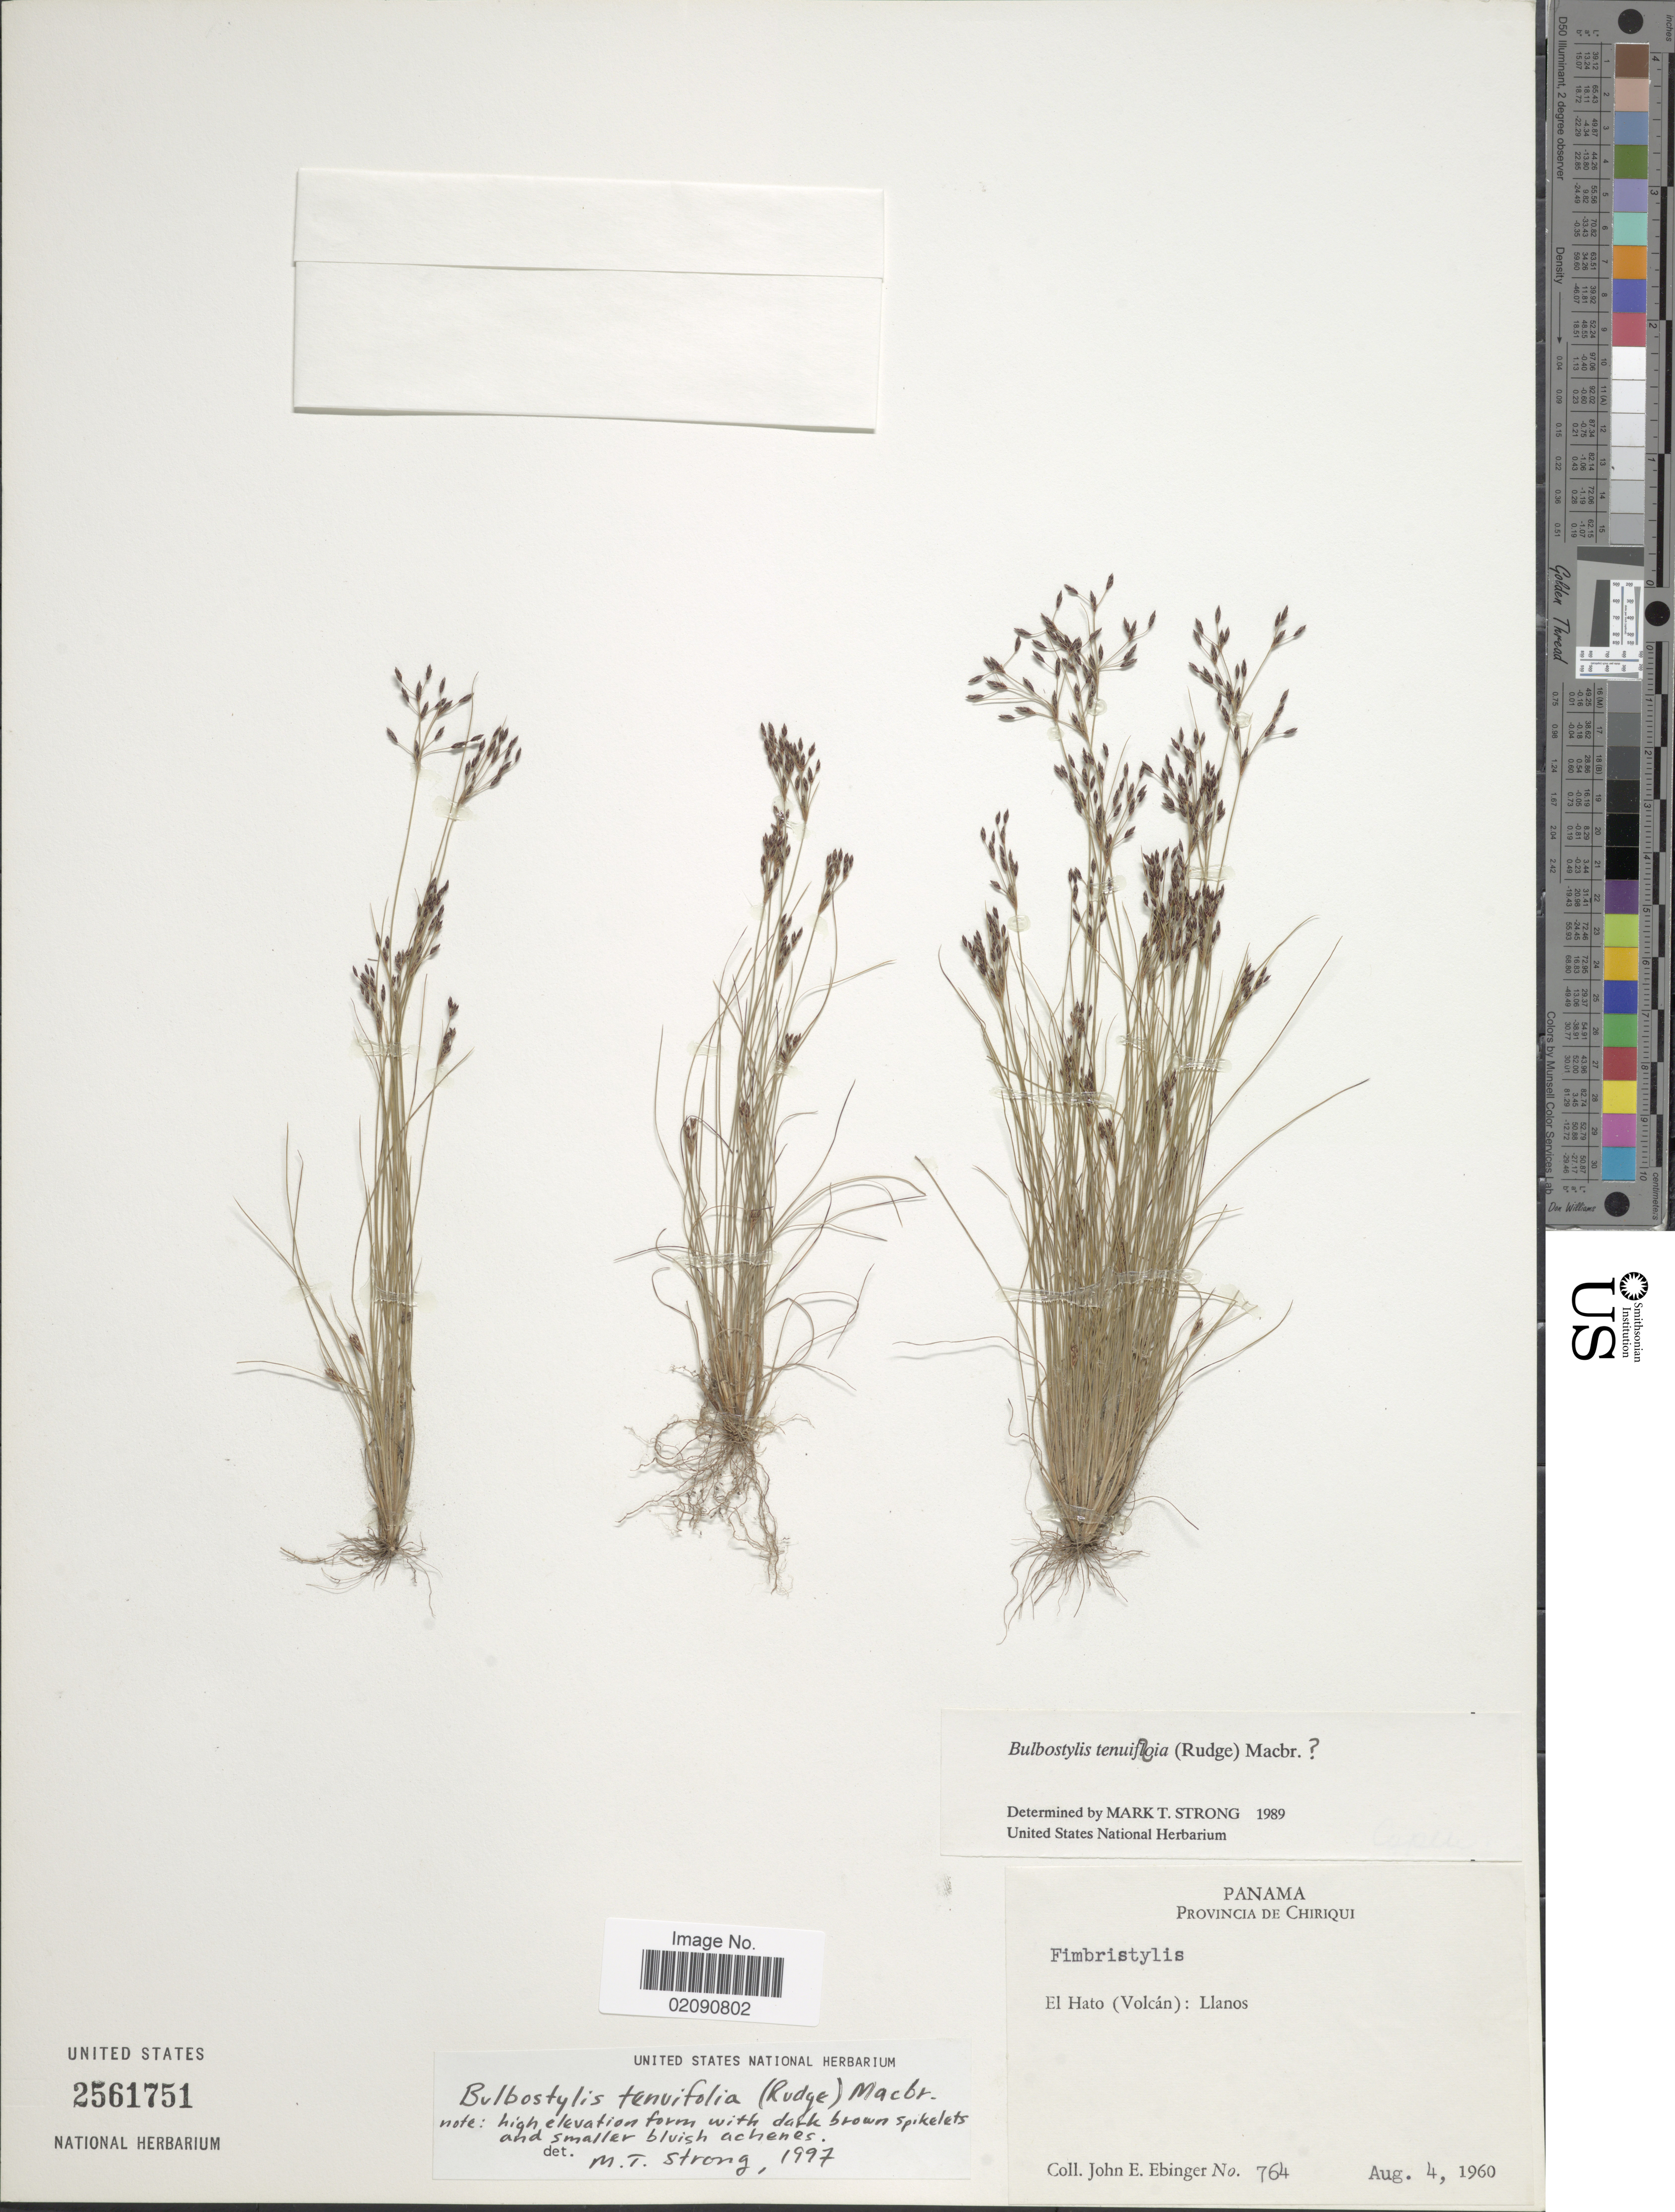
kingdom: Plantae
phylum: Tracheophyta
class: Liliopsida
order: Poales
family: Cyperaceae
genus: Bulbostylis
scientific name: Bulbostylis tenuifolia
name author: (Rudge) J.F. Macbr.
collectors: J. Ebinger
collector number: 764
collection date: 1960-08-04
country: Panama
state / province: Chiriqui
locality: El Hato (Volcan): Llanos.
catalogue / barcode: US 2561751